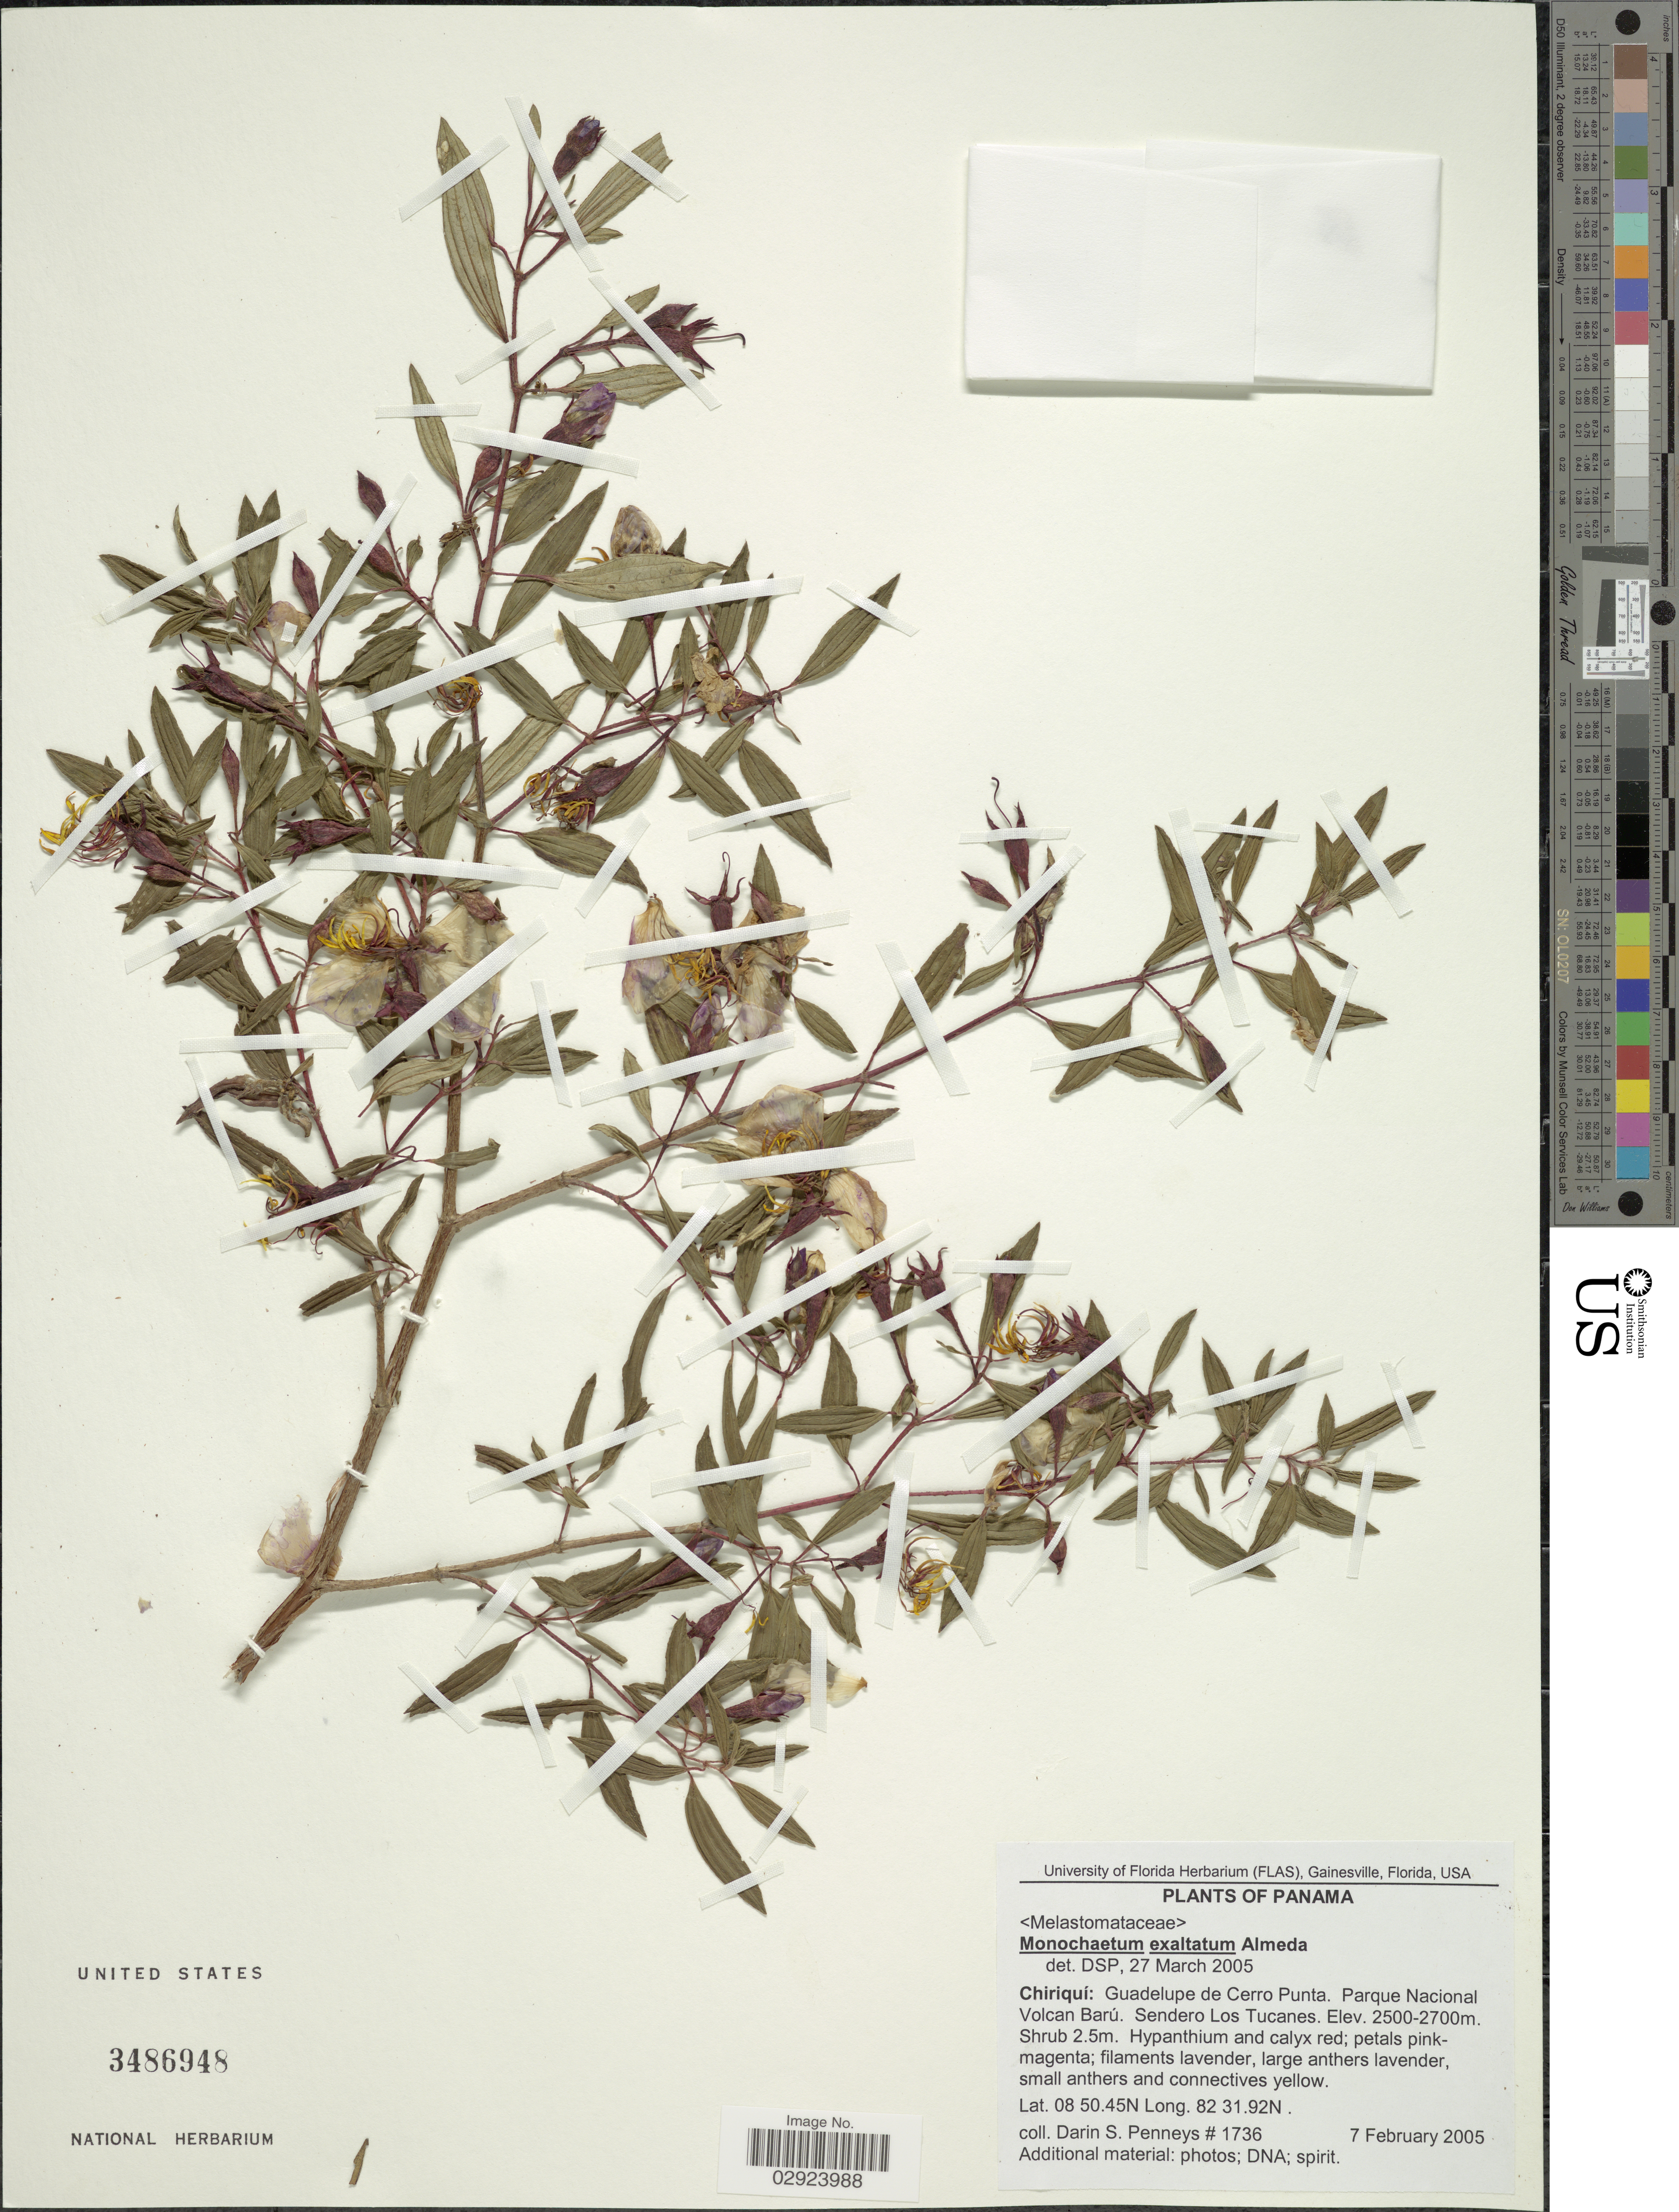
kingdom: Plantae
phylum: Tracheophyta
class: Magnoliopsida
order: Myrtales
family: Melastomataceae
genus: Monochaetum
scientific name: Monochaetum exaltatum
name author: Almeda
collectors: D. S. Penneys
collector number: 1736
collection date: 2005-02-07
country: Panama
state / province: Chiriqui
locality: Guadelupe de Cerro Punta. Parque Nacional Volcan Barú. Sendero Los Tucanes.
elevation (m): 2500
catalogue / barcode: US 3486948